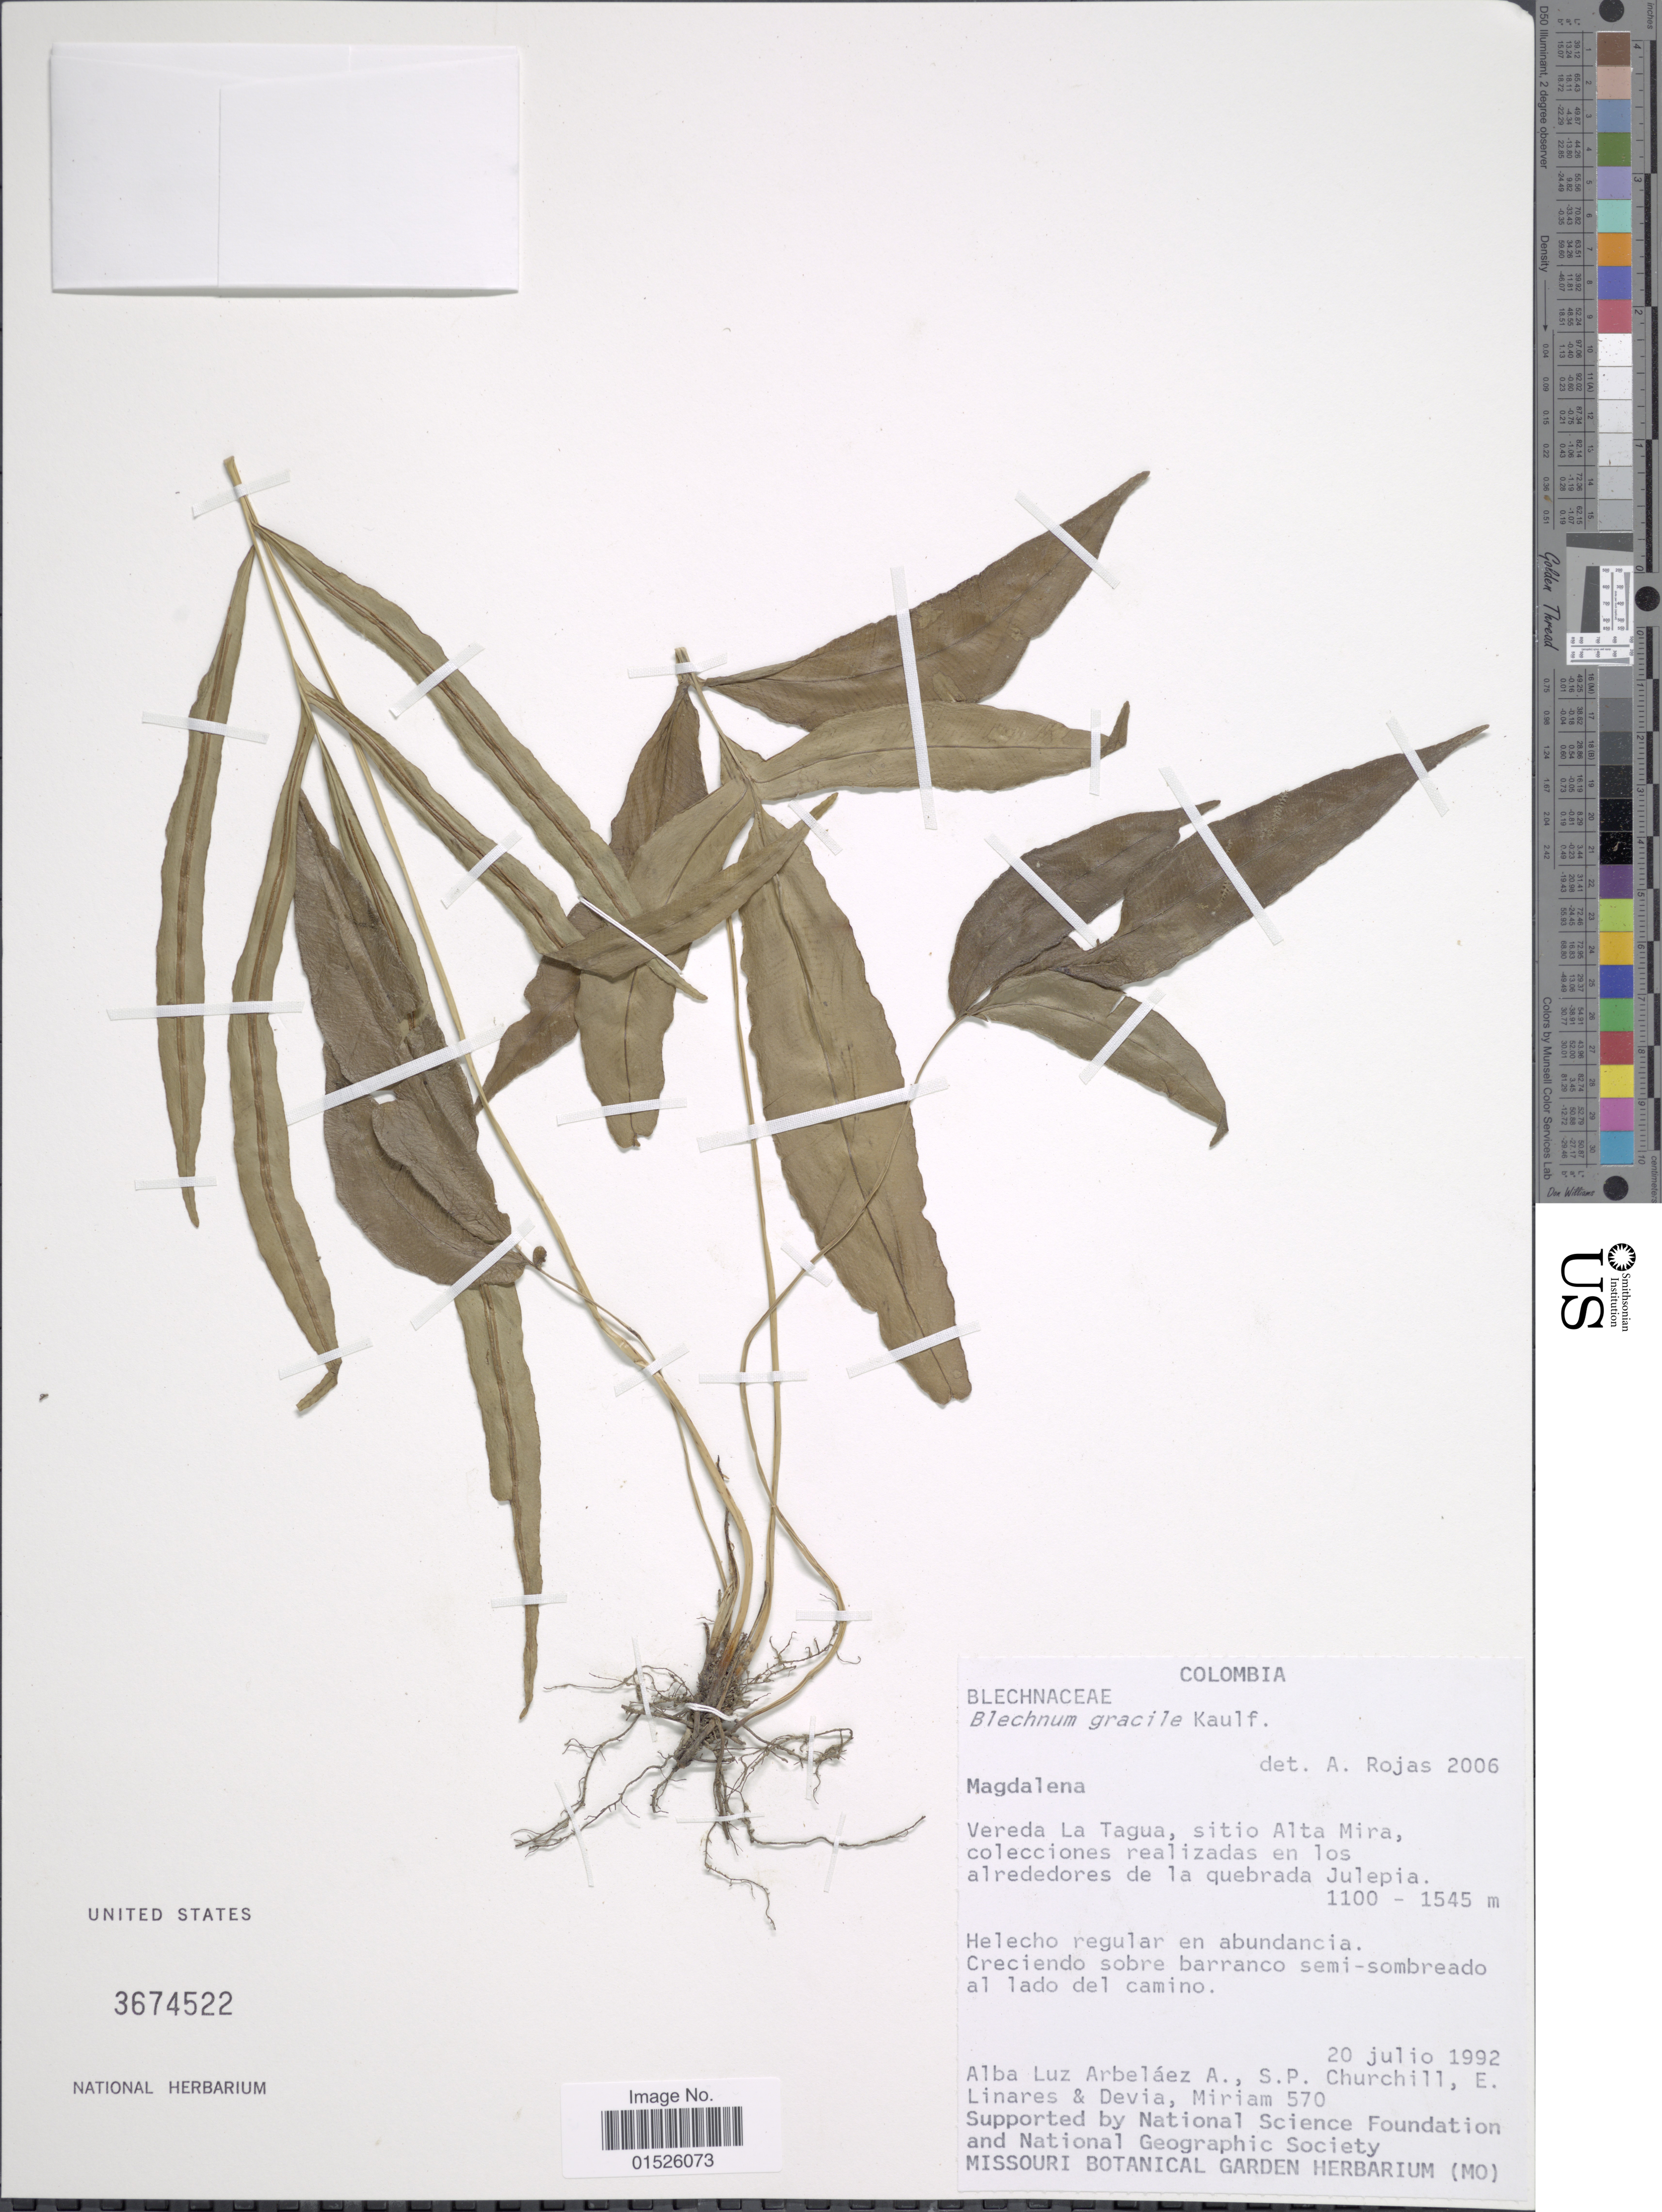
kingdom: Plantae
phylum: Tracheophyta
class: Polypodiopsida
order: Polypodiales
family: Blechnaceae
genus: Blechnum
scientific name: Blechnum gracile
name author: Kaulf.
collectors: A. L. Arbelaez, S. Churchill, E. Linares, -. Devia & Miriam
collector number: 570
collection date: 1992-07-20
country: Colombia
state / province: Magdalena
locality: Colombia, Magdalena, Vereda La Tagua, sitio Alta Mira, colecciones realizadas en los alrededores de la quebrada Julepia.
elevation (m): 1100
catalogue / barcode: US 3674522